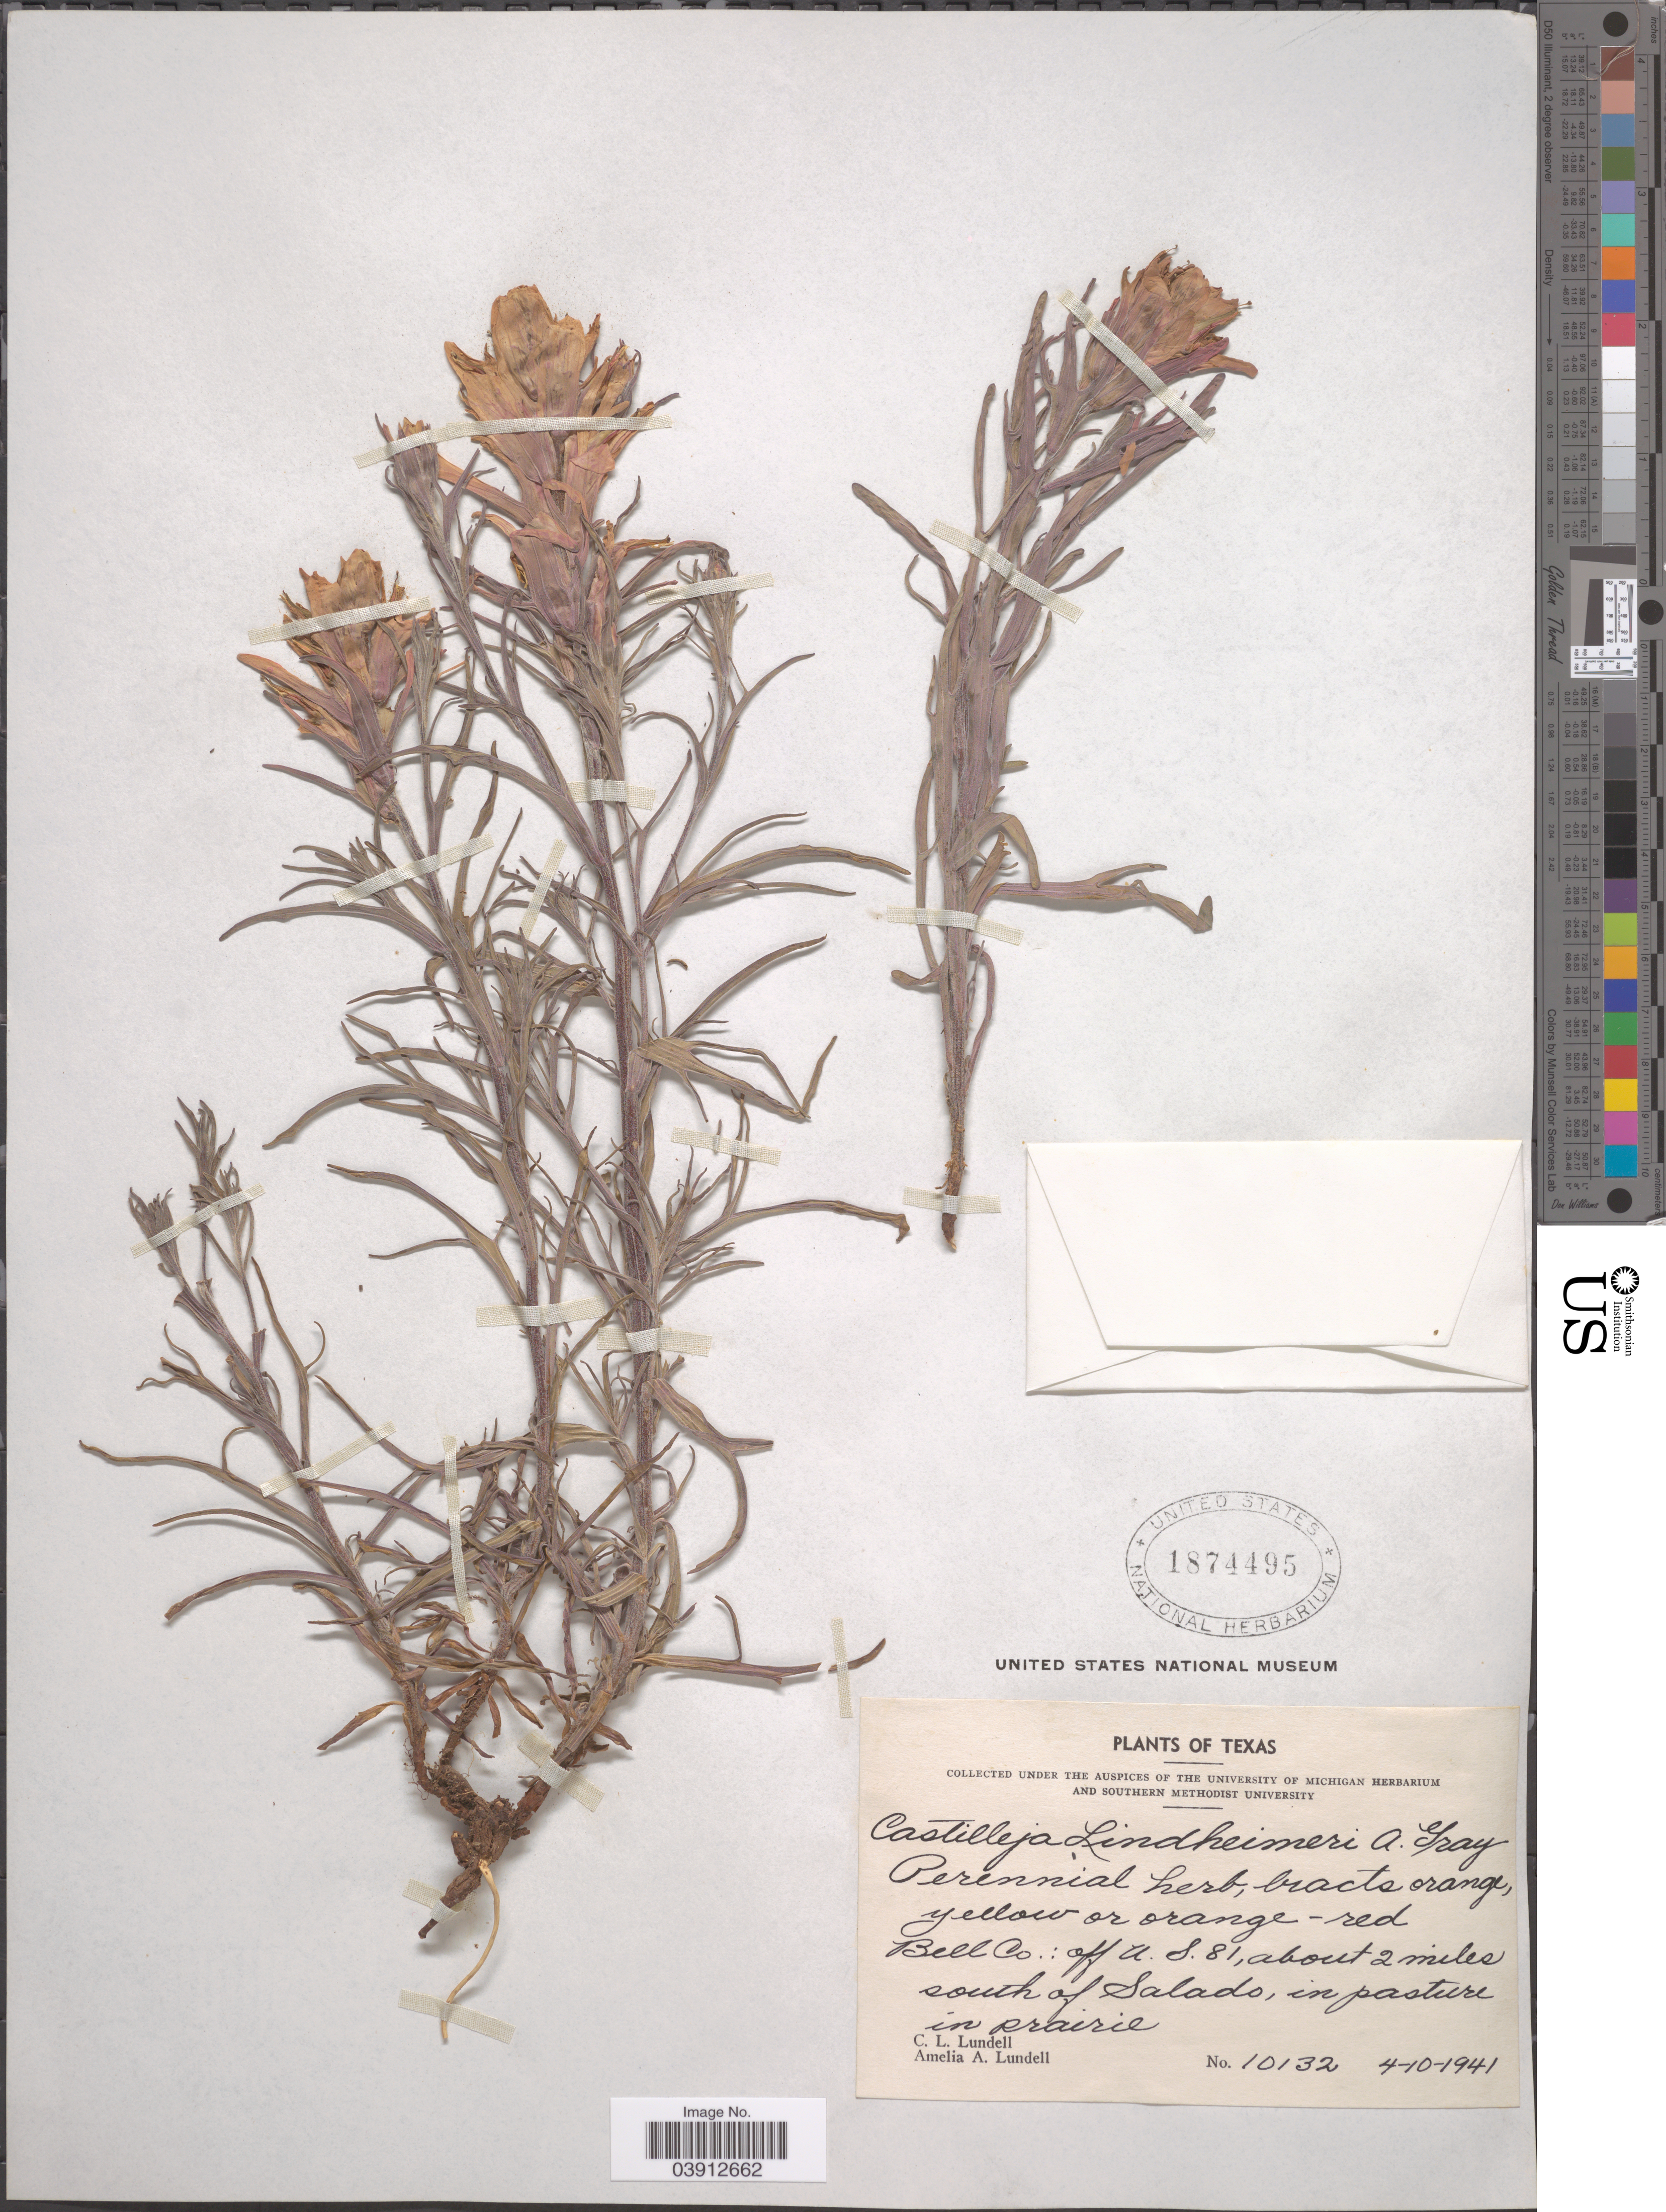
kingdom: Plantae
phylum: Tracheophyta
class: Magnoliopsida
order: Lamiales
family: Orobanchaceae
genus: Castilleja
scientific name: Castilleja lindheimeri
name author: A. Gray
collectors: C. L. Lundell & A. A. Lundell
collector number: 10132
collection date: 1941-04-10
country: United States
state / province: Texas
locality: Bell Co.: off U.S. 81, about 2 miles south of Salado, in pasture in prairie.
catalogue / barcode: US 1874495